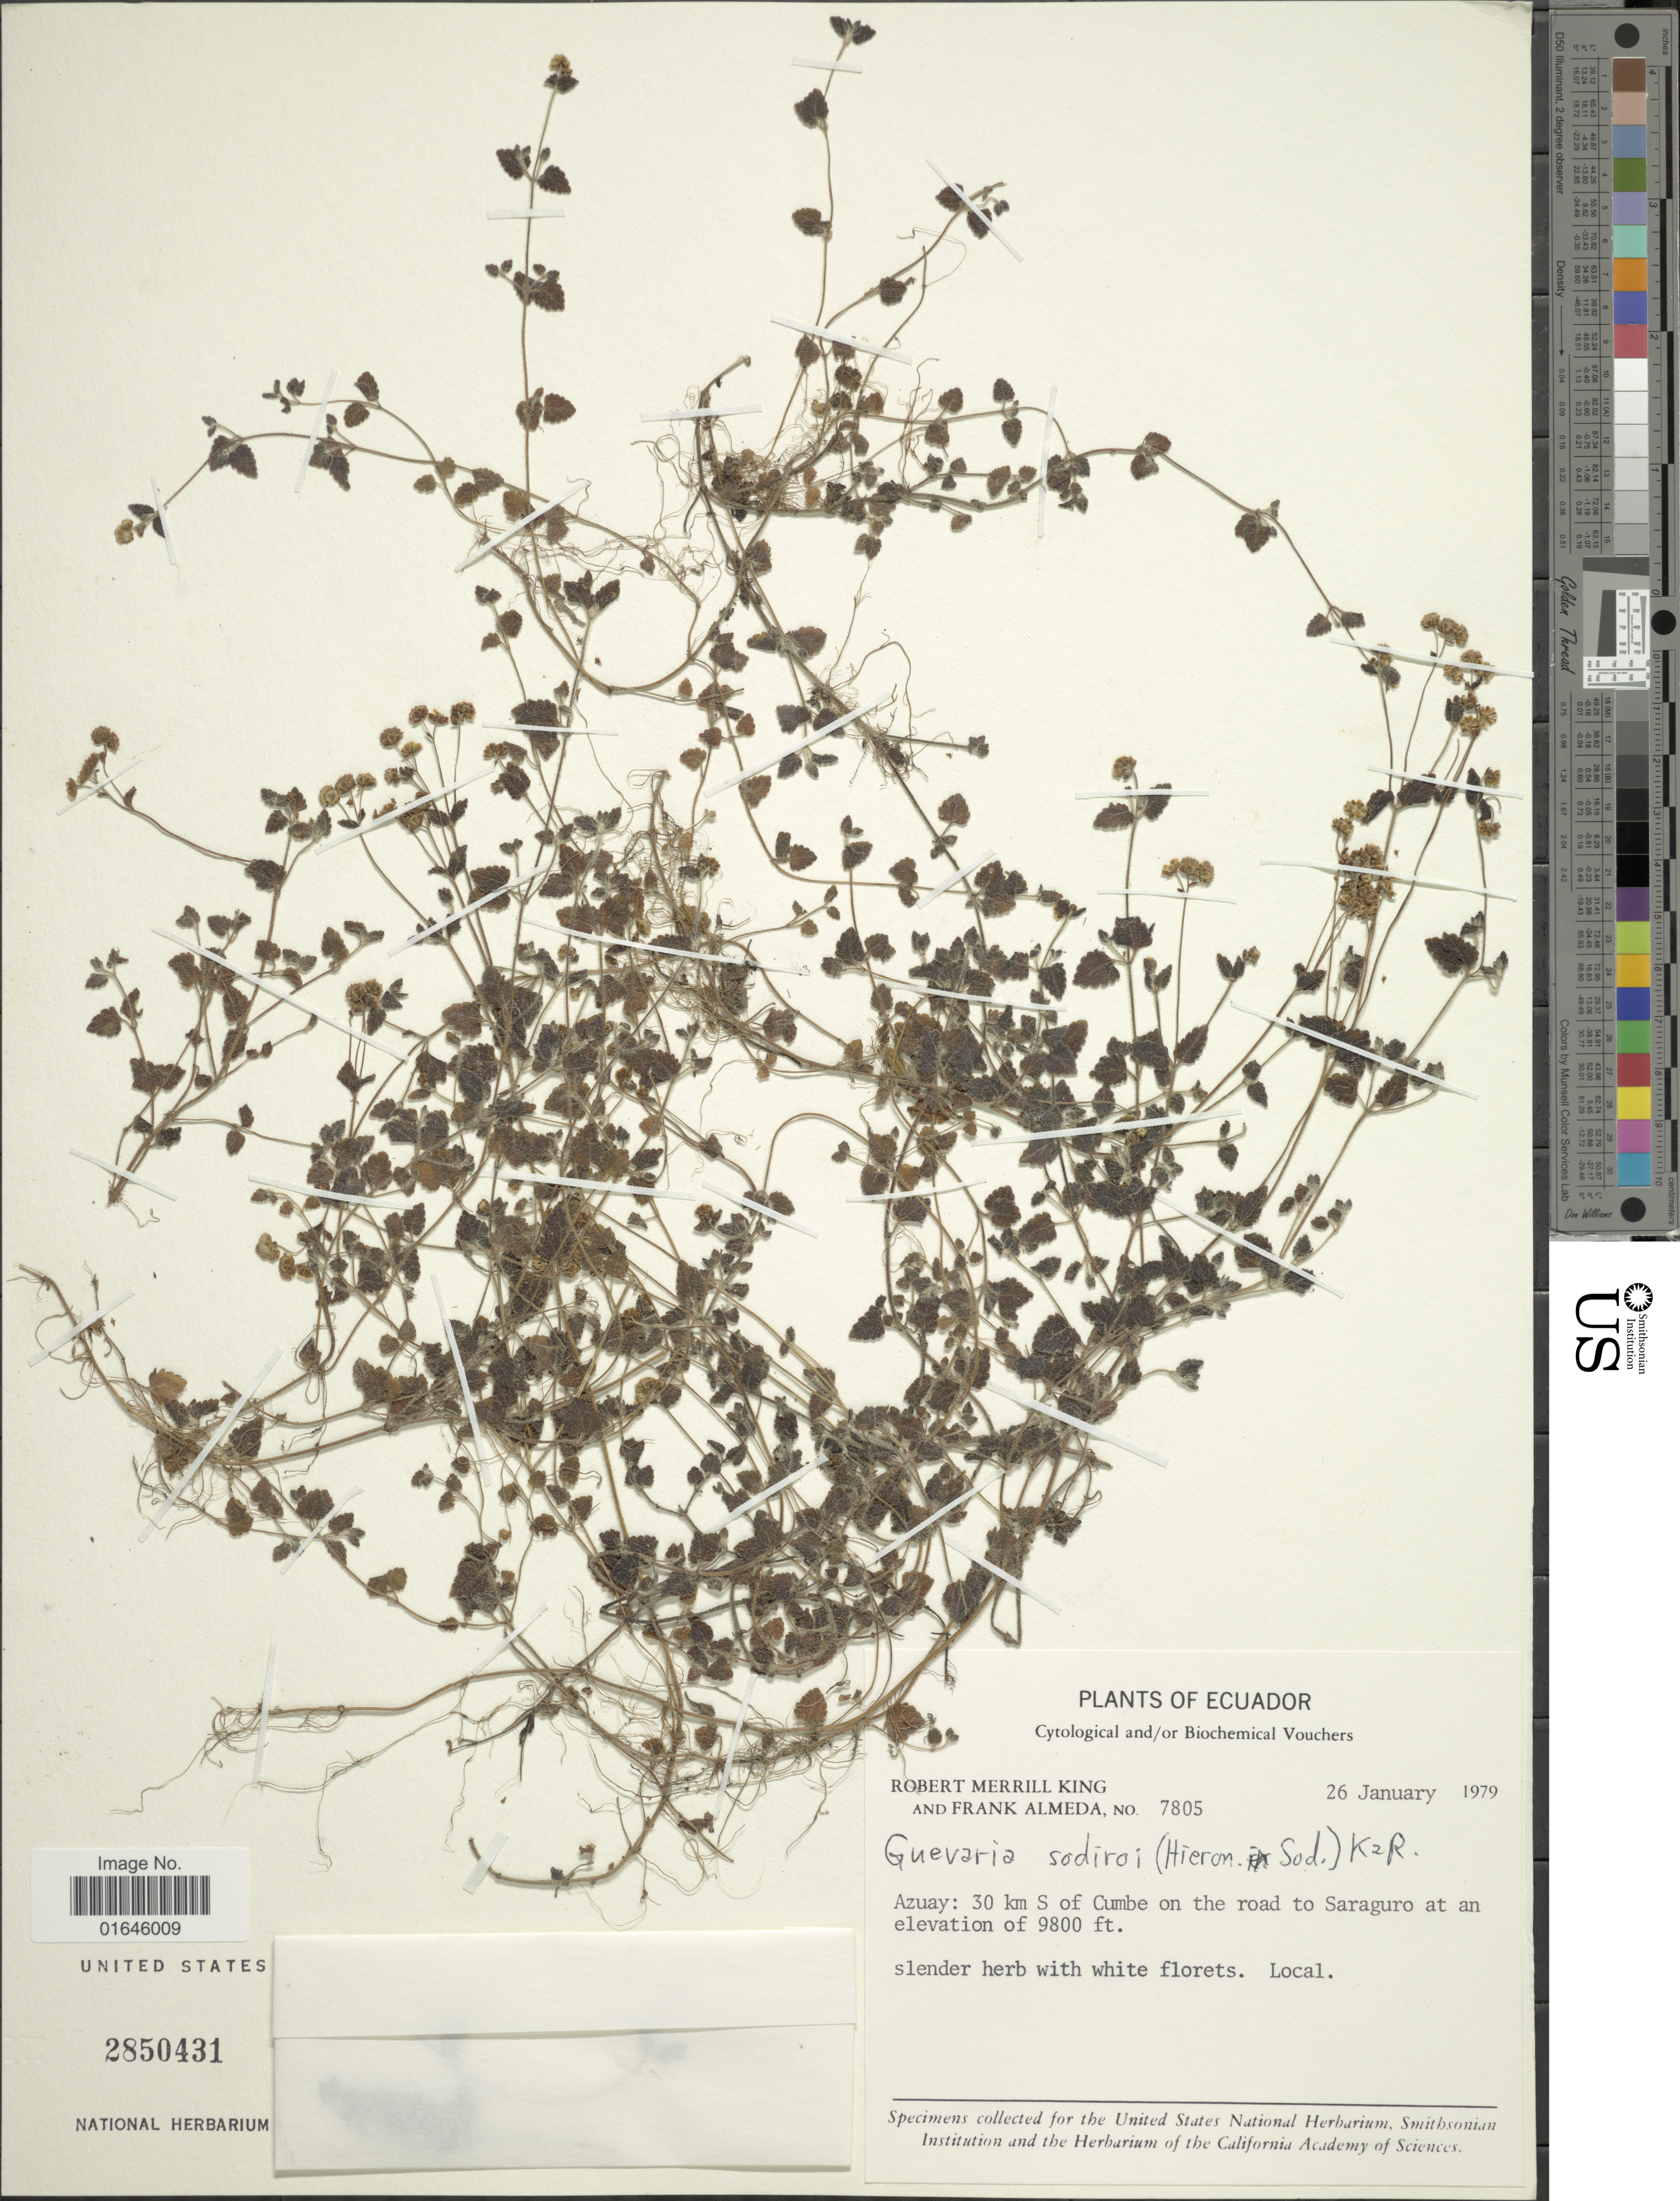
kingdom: Plantae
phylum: Tracheophyta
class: Magnoliopsida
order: Asterales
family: Asteraceae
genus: Guevaria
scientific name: Guevaria sodiroi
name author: (Hieron. in Sodiro) R.M. King & H. Rob.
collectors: R. M. King & F. Almeda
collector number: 7805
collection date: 1979-01-26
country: Ecuador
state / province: Azuay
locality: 30 km S of Cumbe on the road to Saraguro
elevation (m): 2987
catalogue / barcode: US 2850431